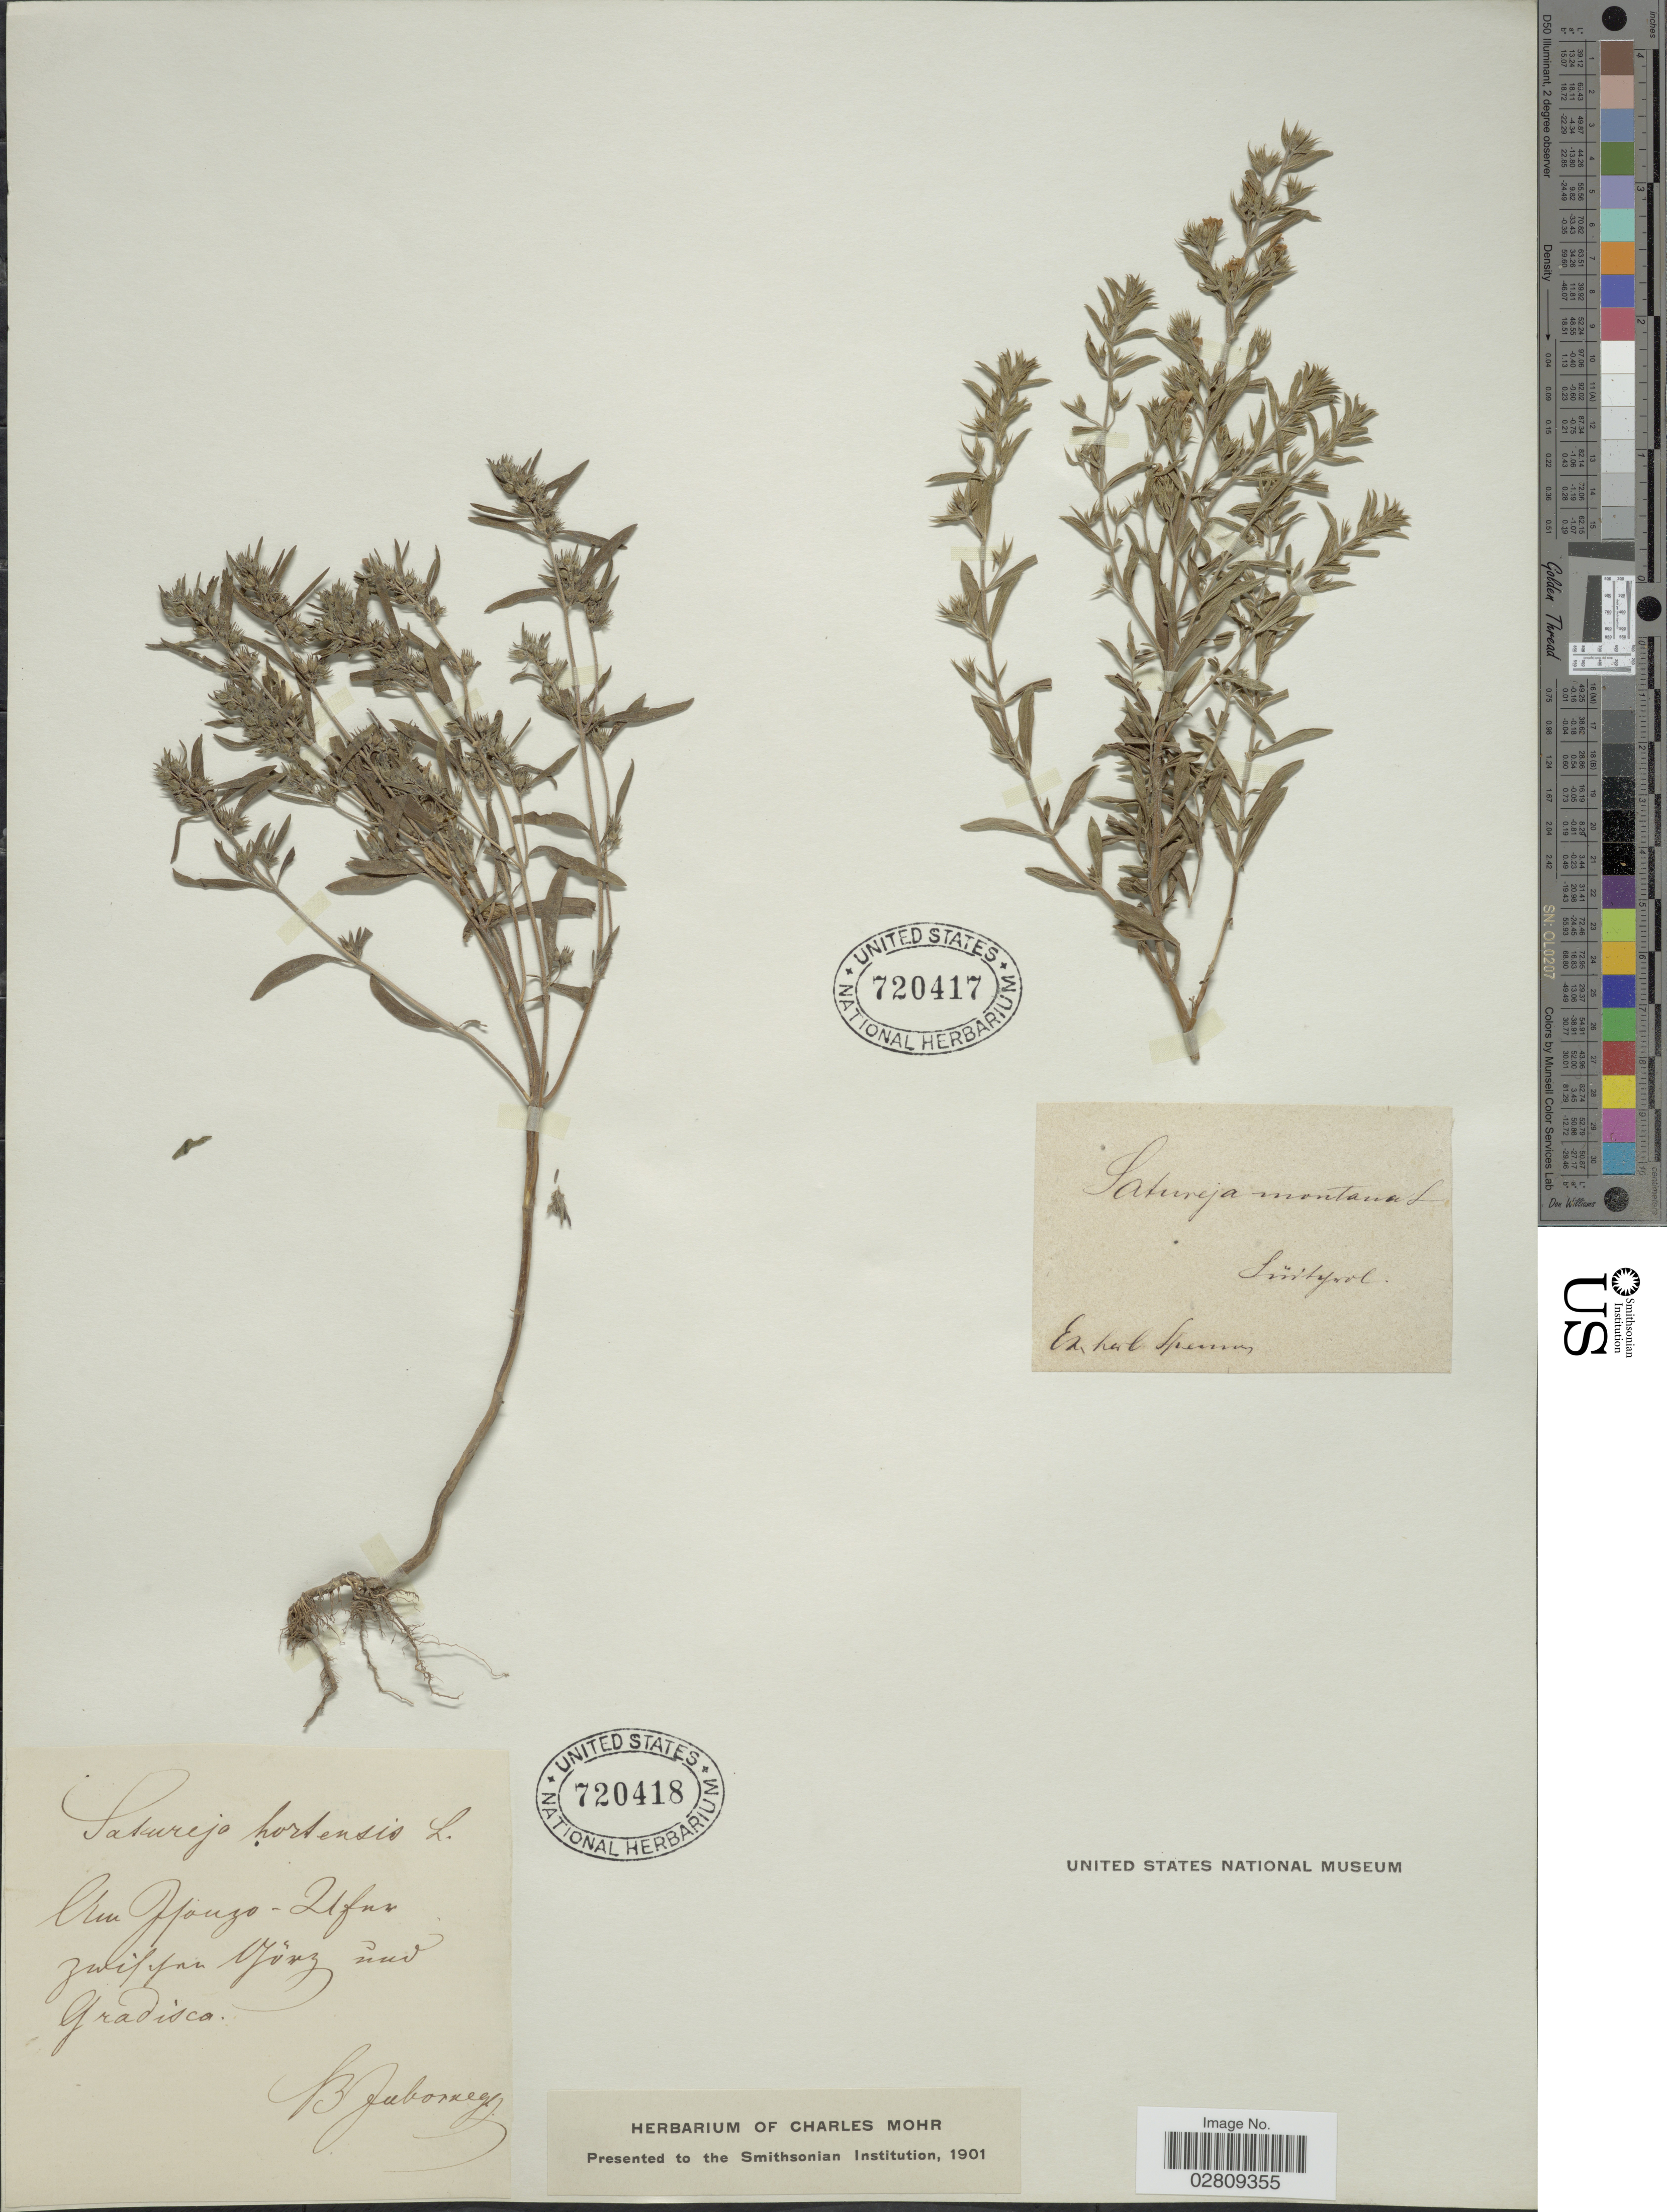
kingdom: Plantae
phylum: Tracheophyta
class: Magnoliopsida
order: Lamiales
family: Lamiaceae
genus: Satureja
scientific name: Satureja hortensis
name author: L.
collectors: B. Jaborneg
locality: Um Jfonzo - Ilfur zwiffan Ujuxz nud Gradisca. [interpreted]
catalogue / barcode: US 720418